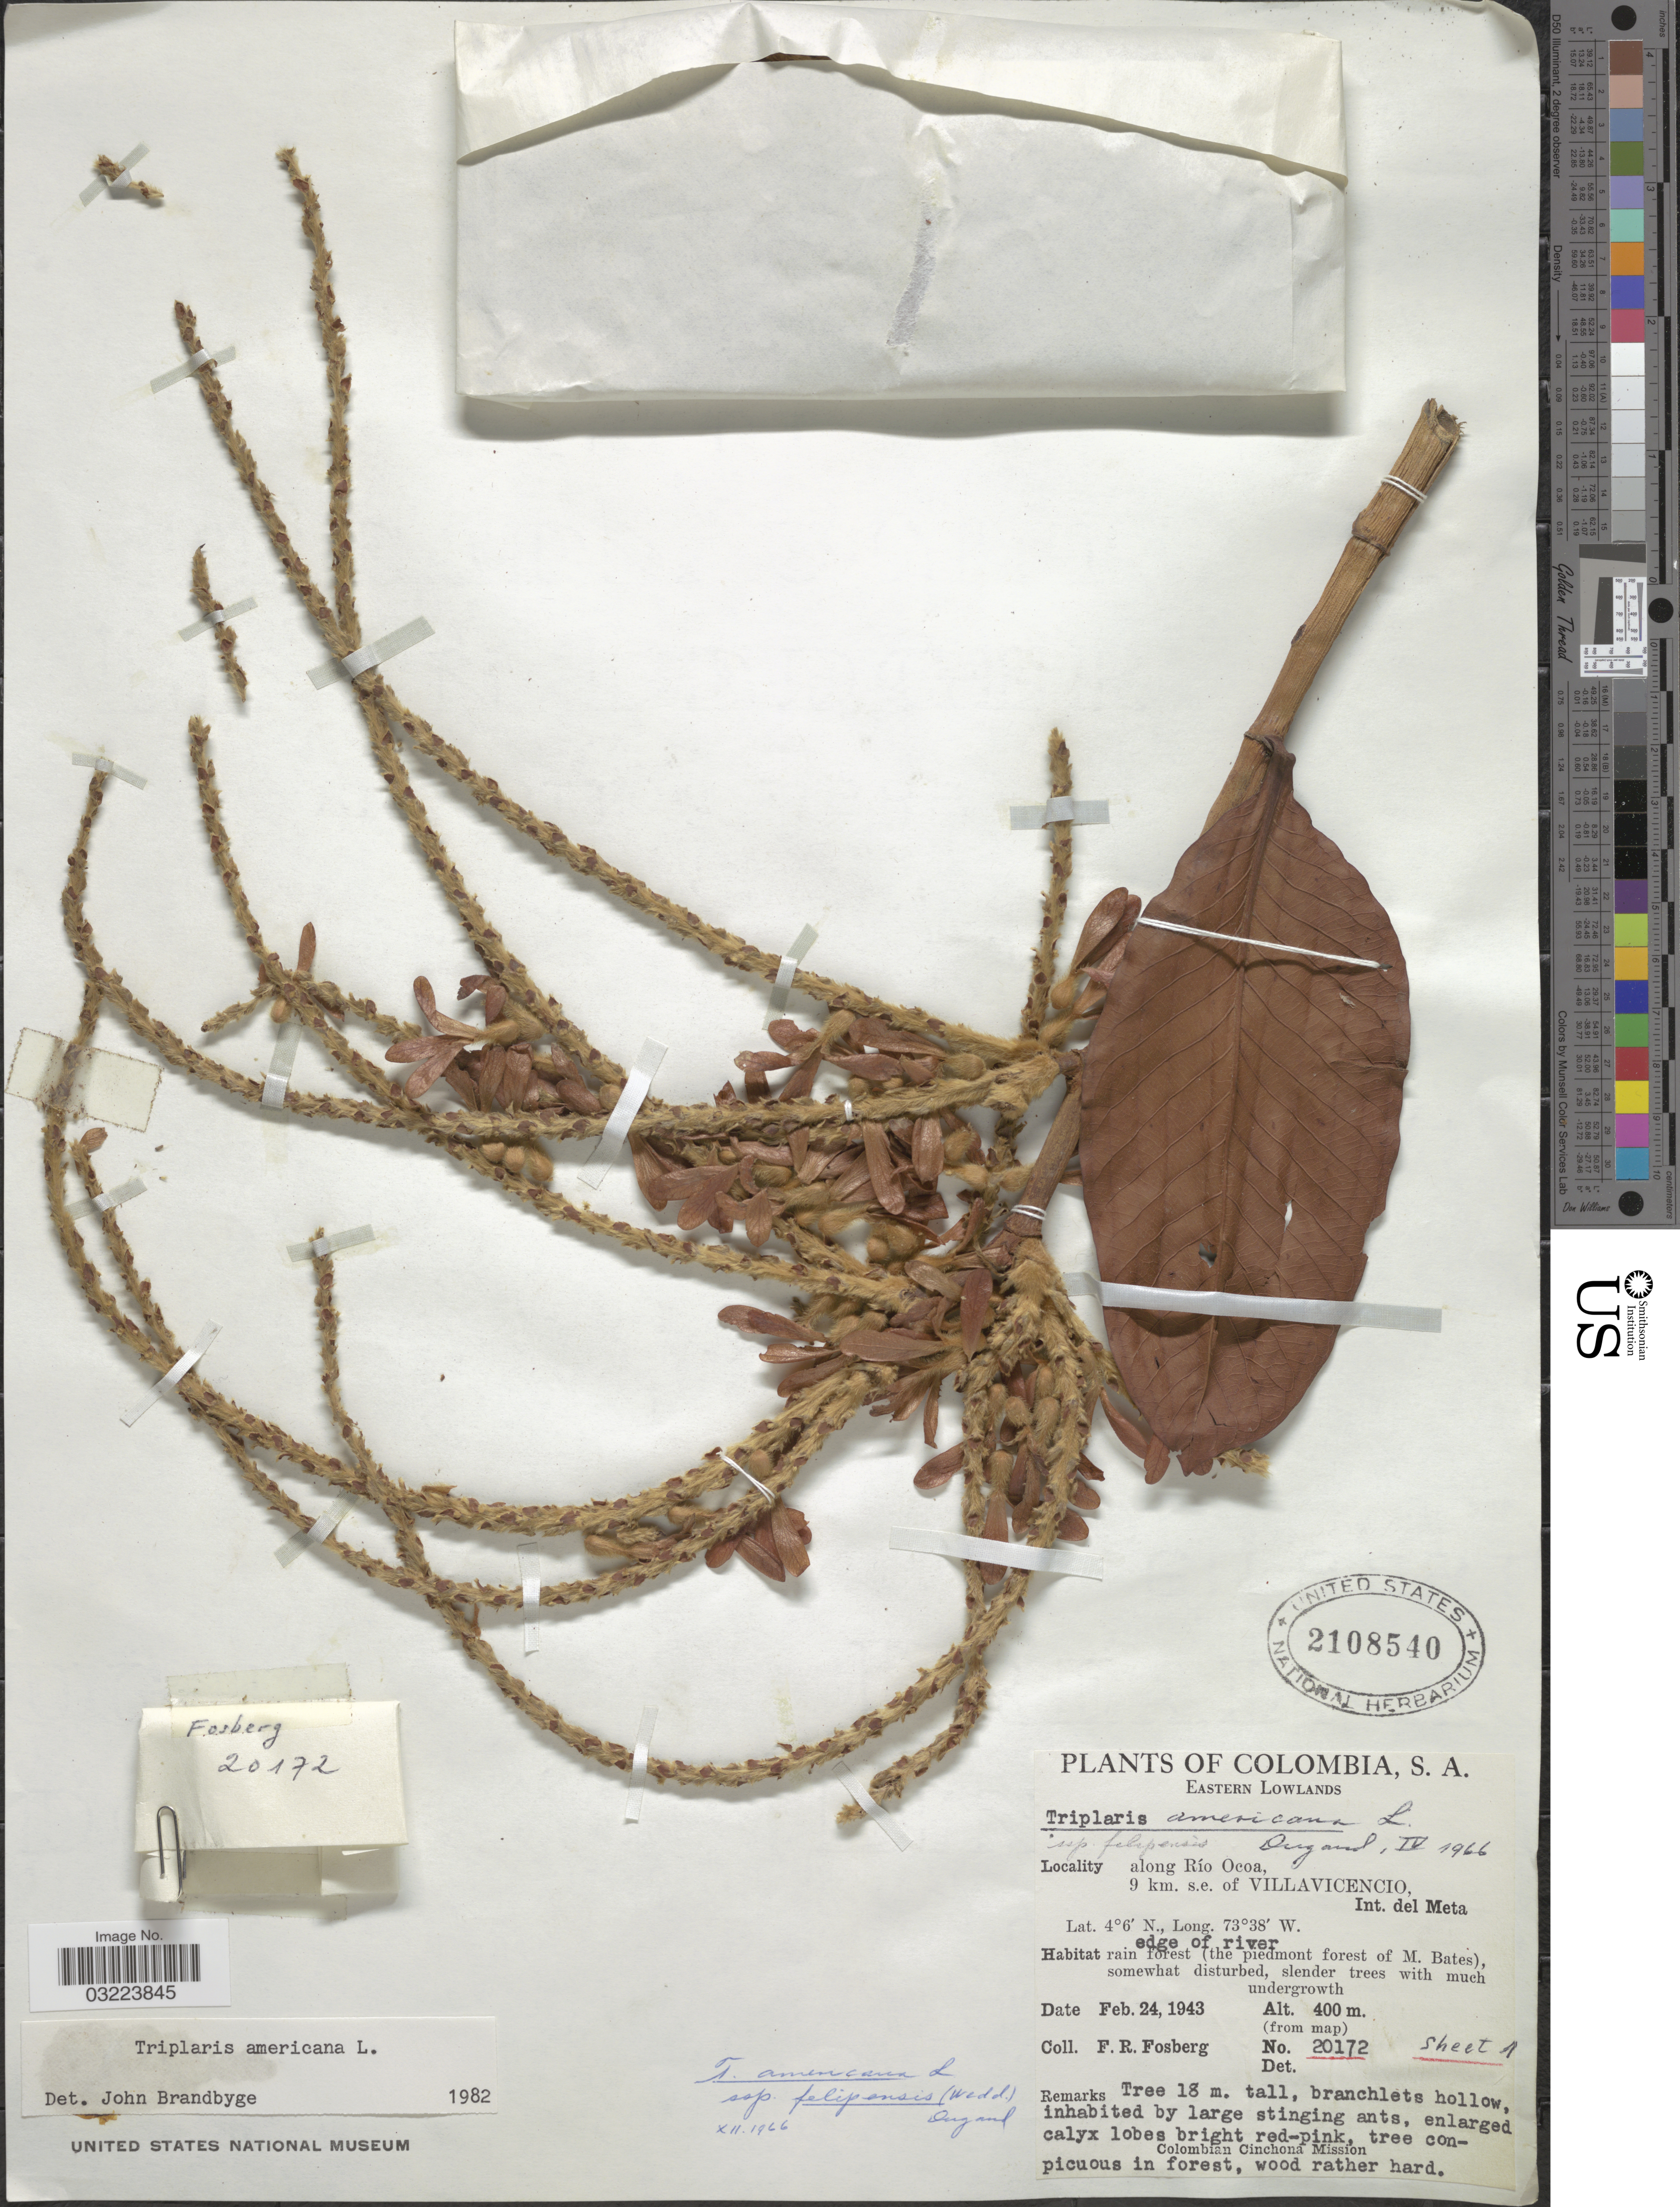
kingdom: Plantae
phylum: Tracheophyta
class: Magnoliopsida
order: Caryophyllales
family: Polygonaceae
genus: Triplaris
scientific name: Triplaris americana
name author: L.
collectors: F. R. Fosberg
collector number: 20172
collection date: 1943-02-24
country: Colombia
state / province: Meta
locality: Eastern Lowlands. Along Río Ocoa, 9 km. s.e. of Villavicencio, Int. del Meta. Rain forest (the piedmont forest of M. Bates).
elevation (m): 400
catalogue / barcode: US 2108540